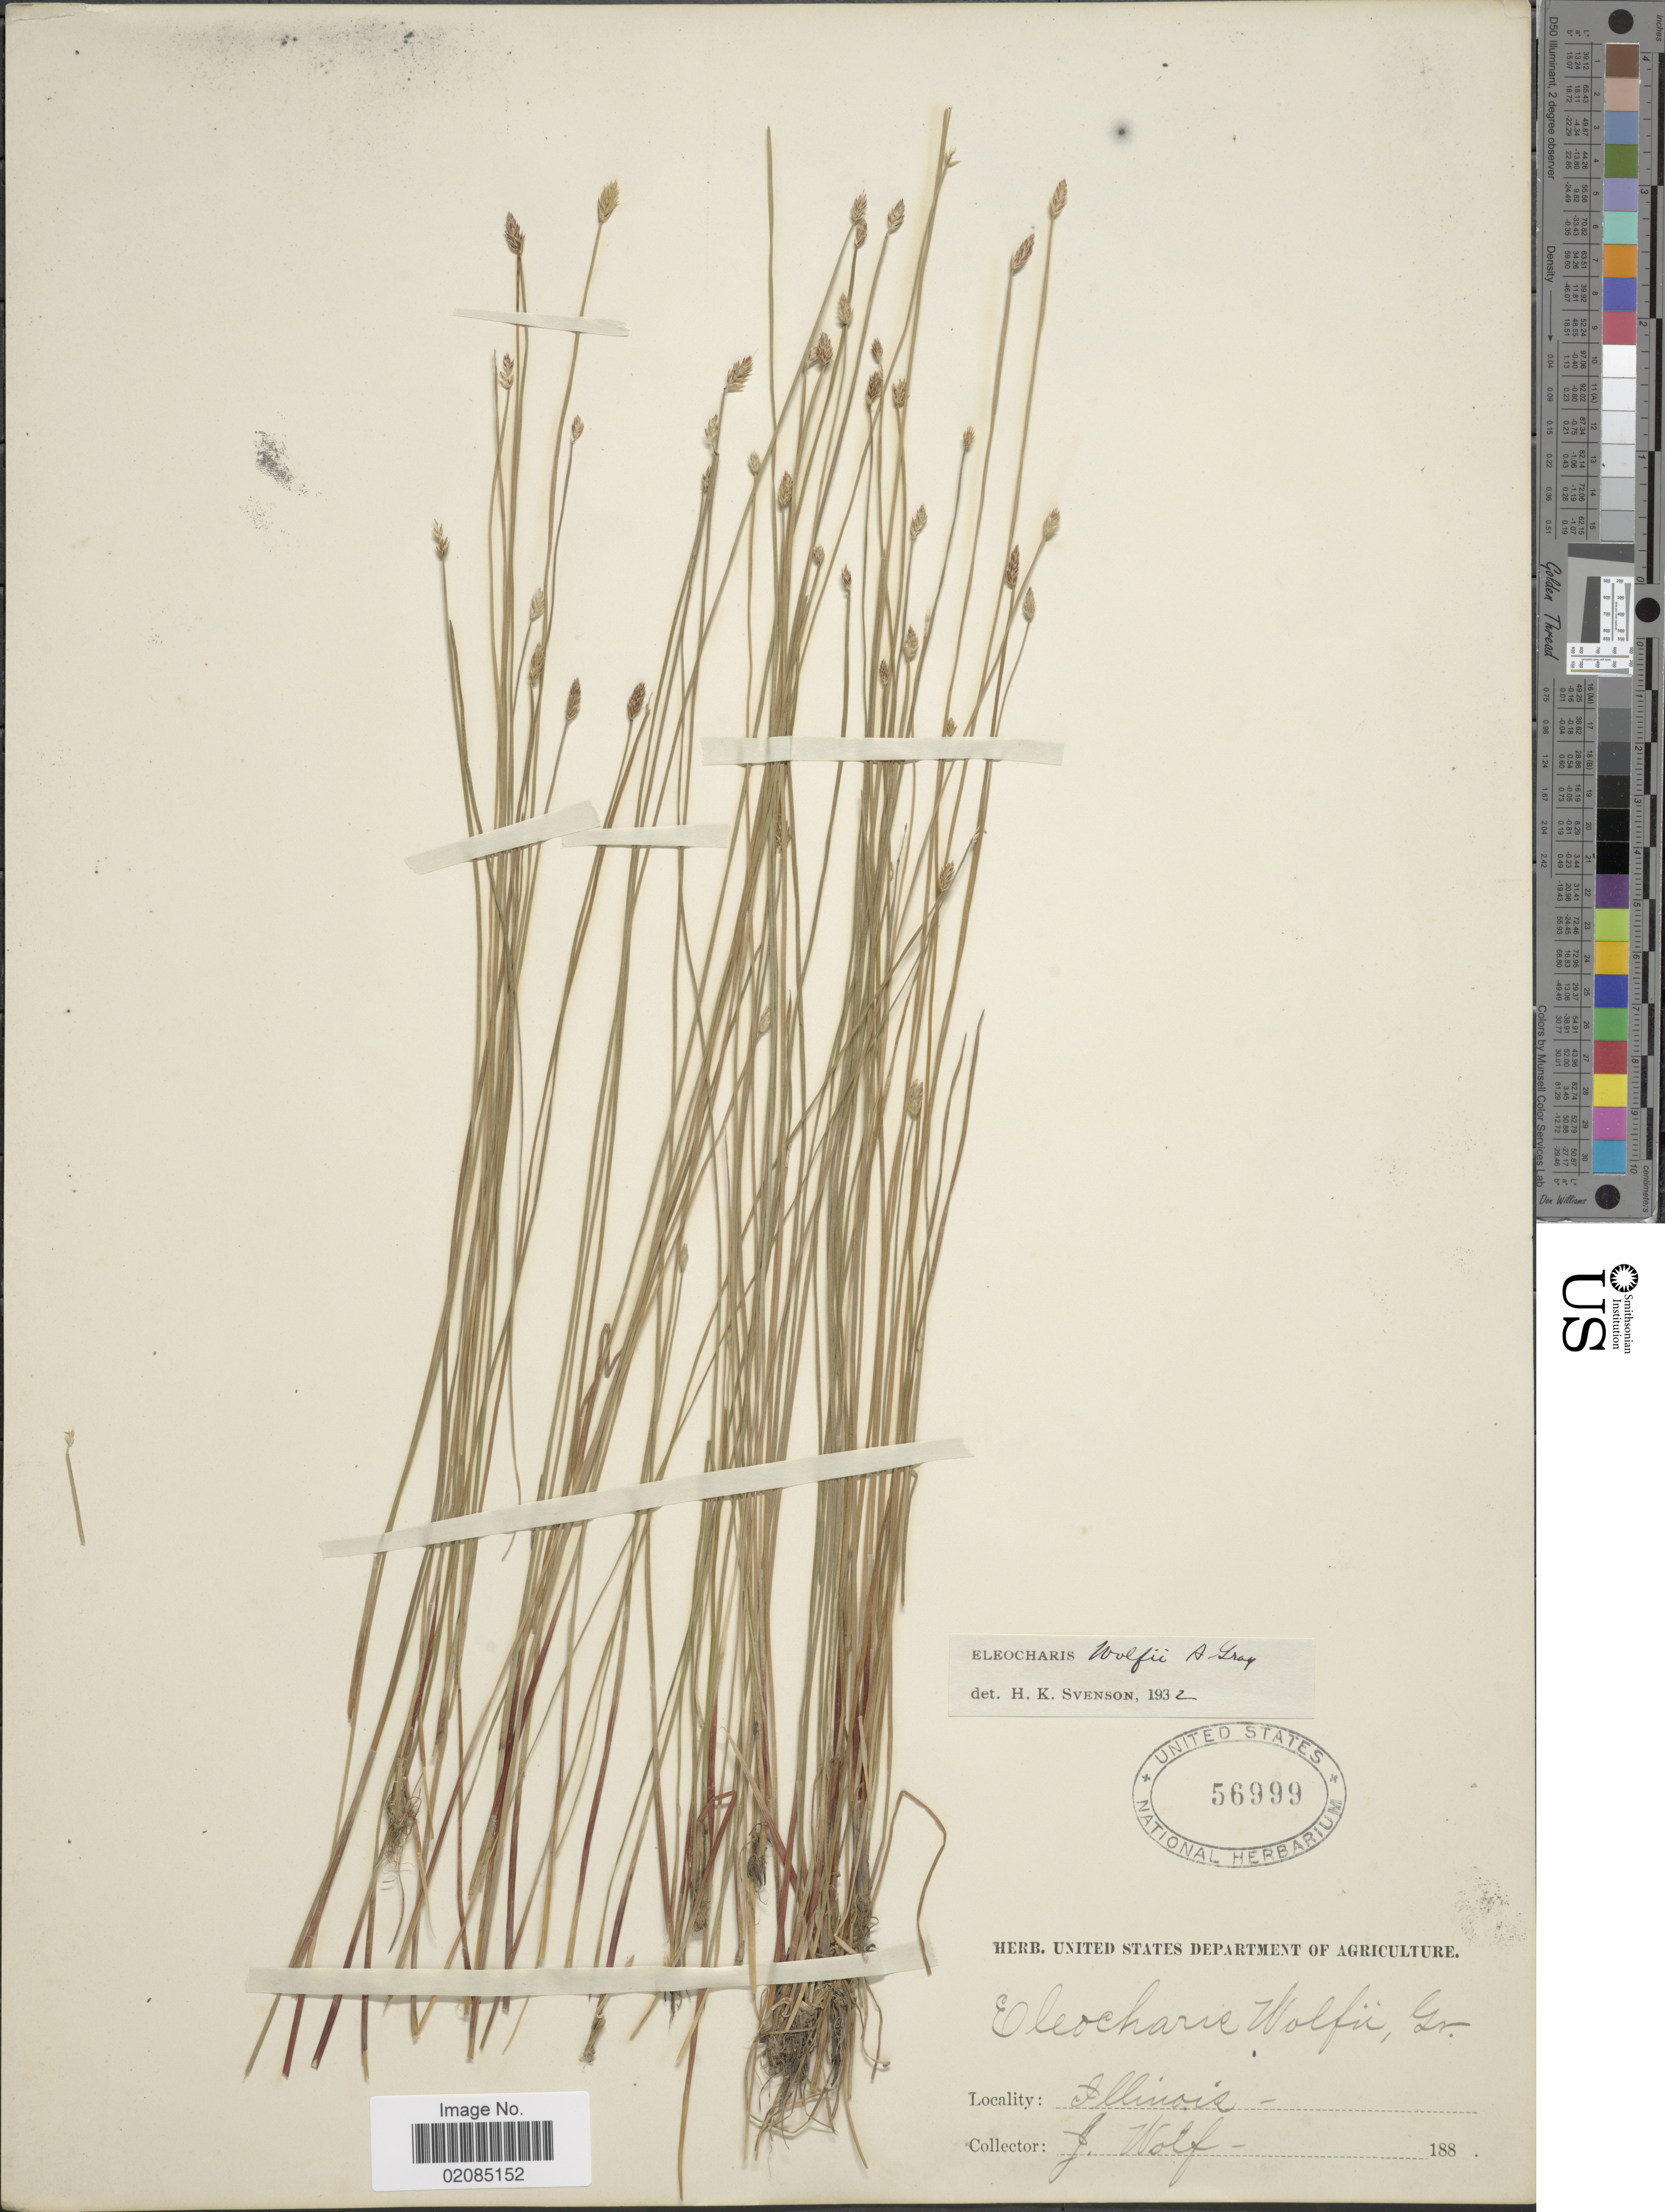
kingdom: Plantae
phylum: Tracheophyta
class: Liliopsida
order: Poales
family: Cyperaceae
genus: Eleocharis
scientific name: Eleocharis wolfii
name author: (A. Gray) A. Gray ex Britton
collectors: J. Wolf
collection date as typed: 188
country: United States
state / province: Illinois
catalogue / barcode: US 56999